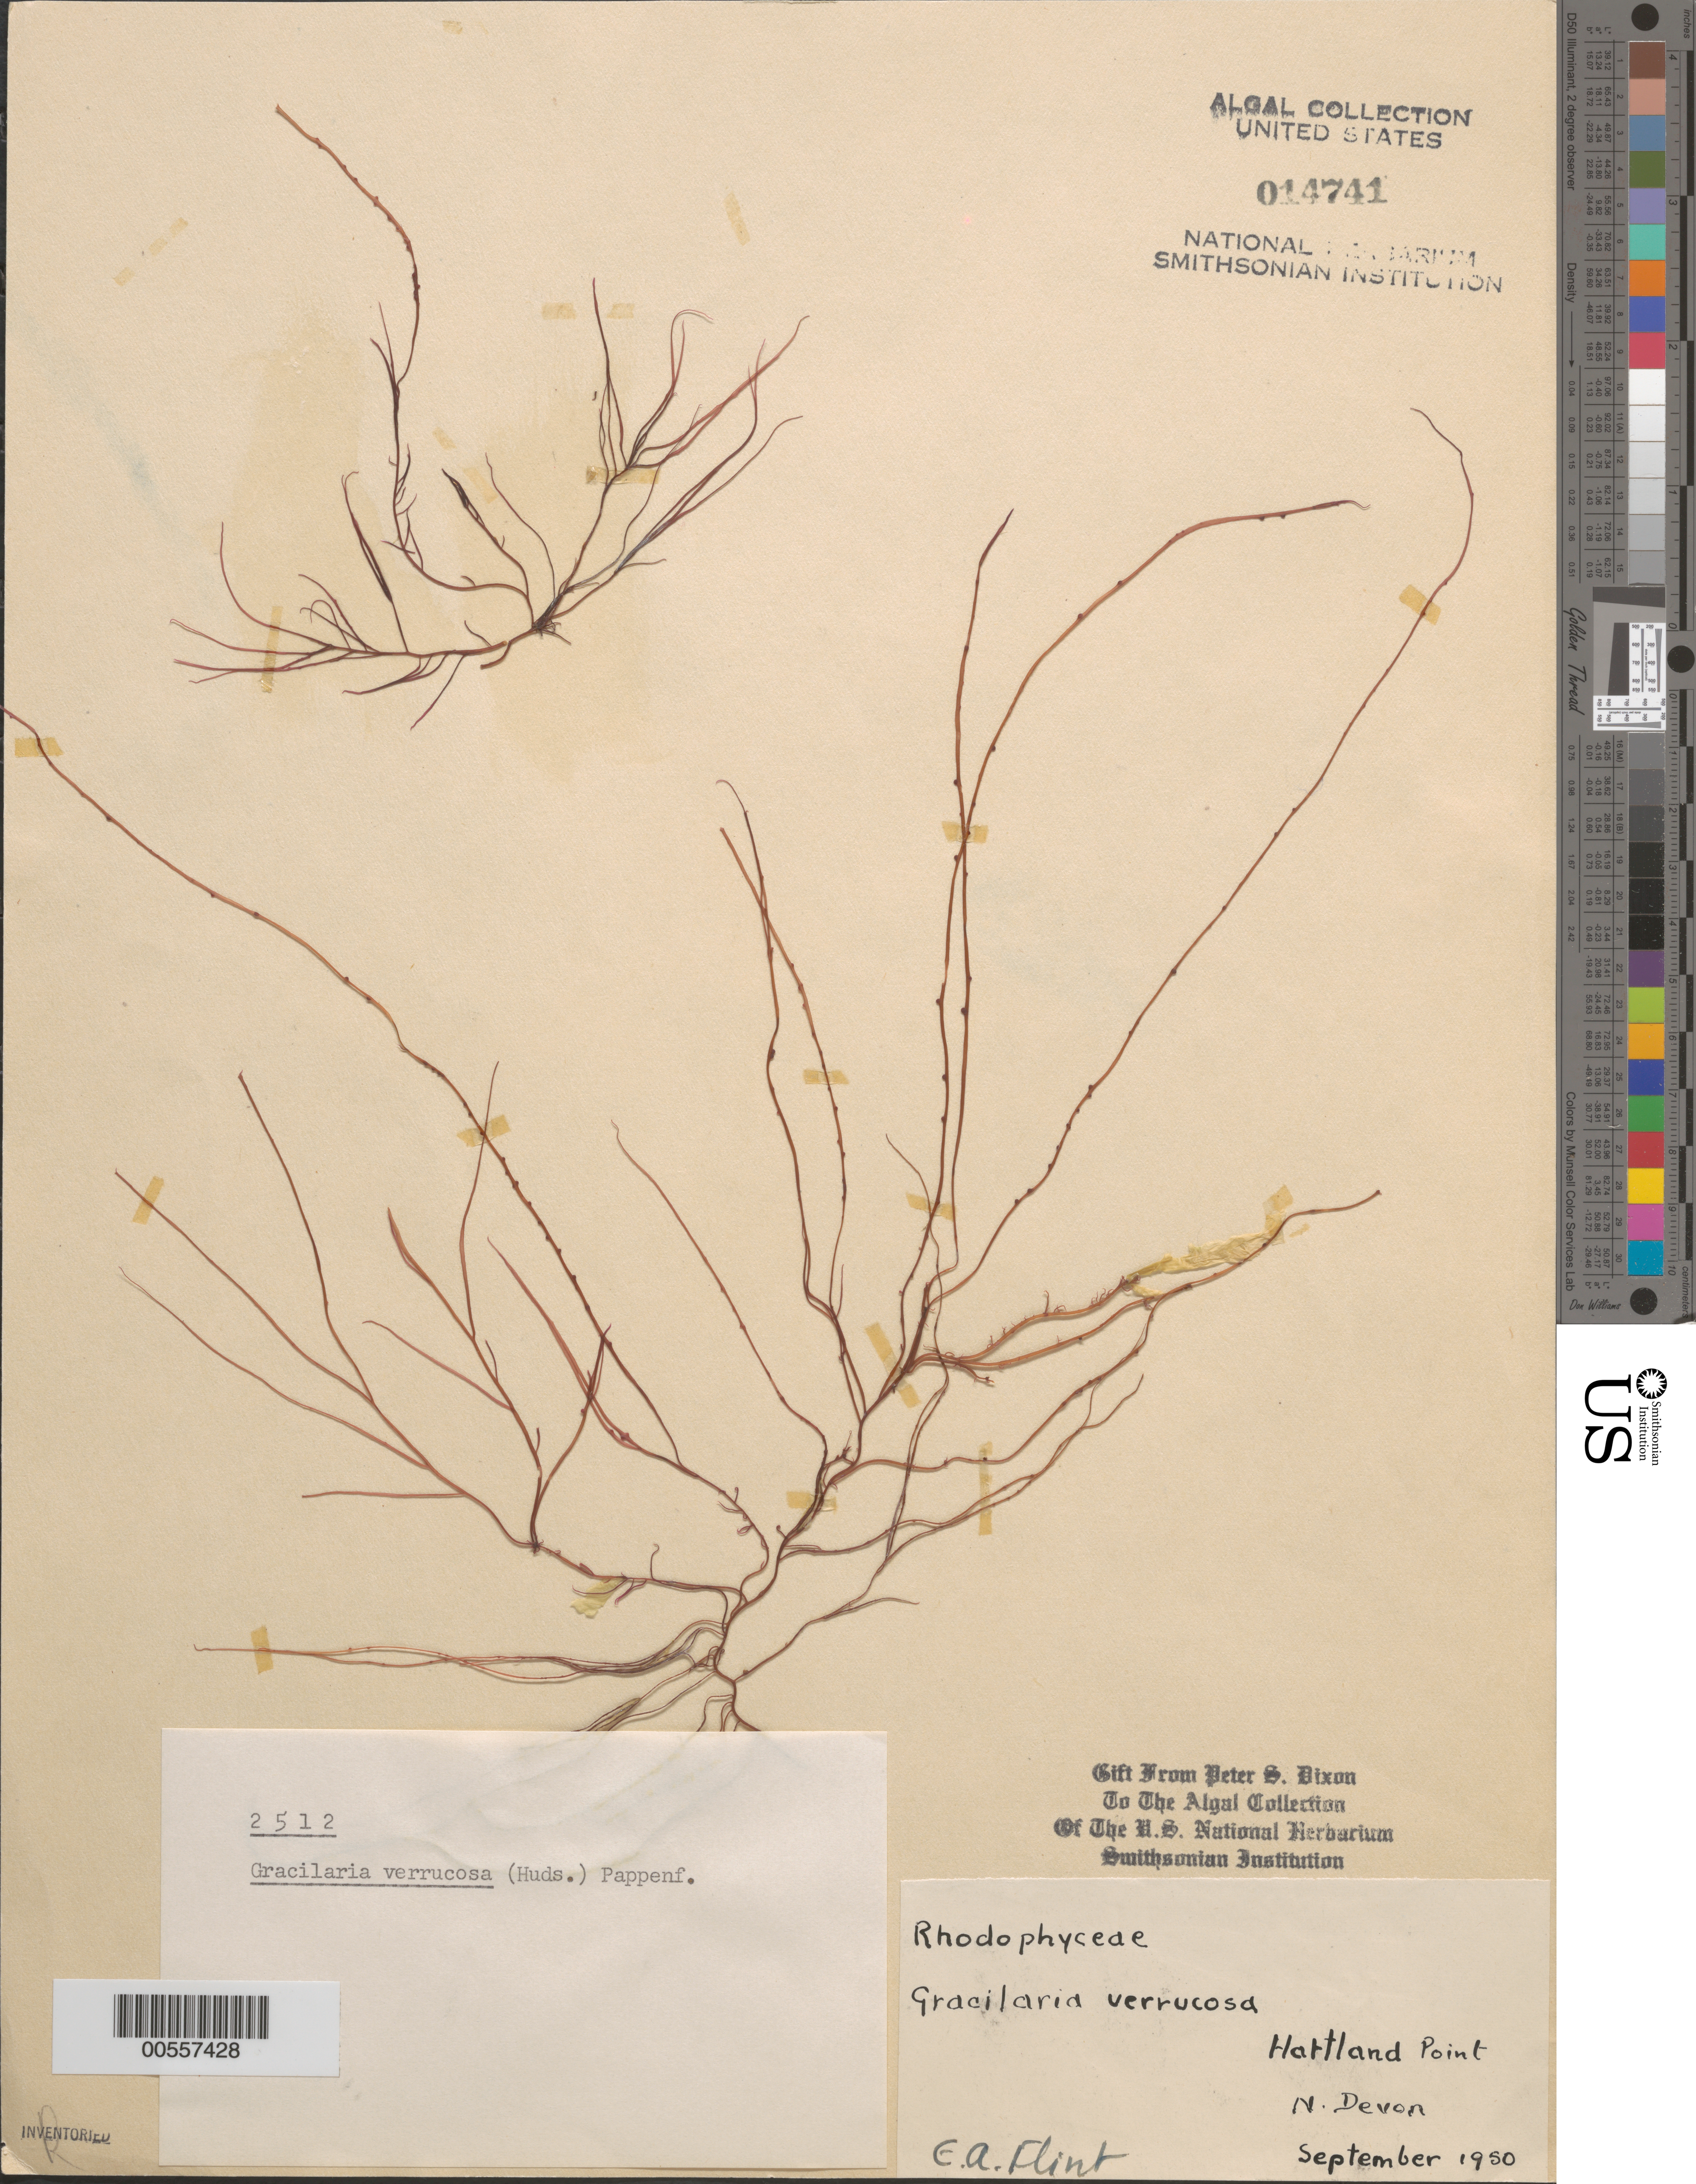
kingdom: Plantae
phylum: Rhodophyta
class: Florideophyceae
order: Gracilariales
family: Gracilariaceae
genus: Gracilariopsis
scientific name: Gracilariopsis longissima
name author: (S.G. Gmel.) Steentoft et al.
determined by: Algae name updating Project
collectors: E. Flint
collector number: PSD 2512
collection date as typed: Sep 1950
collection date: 1950-09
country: United Kingdom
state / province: England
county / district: Devon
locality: Hartland Point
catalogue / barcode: US 14741